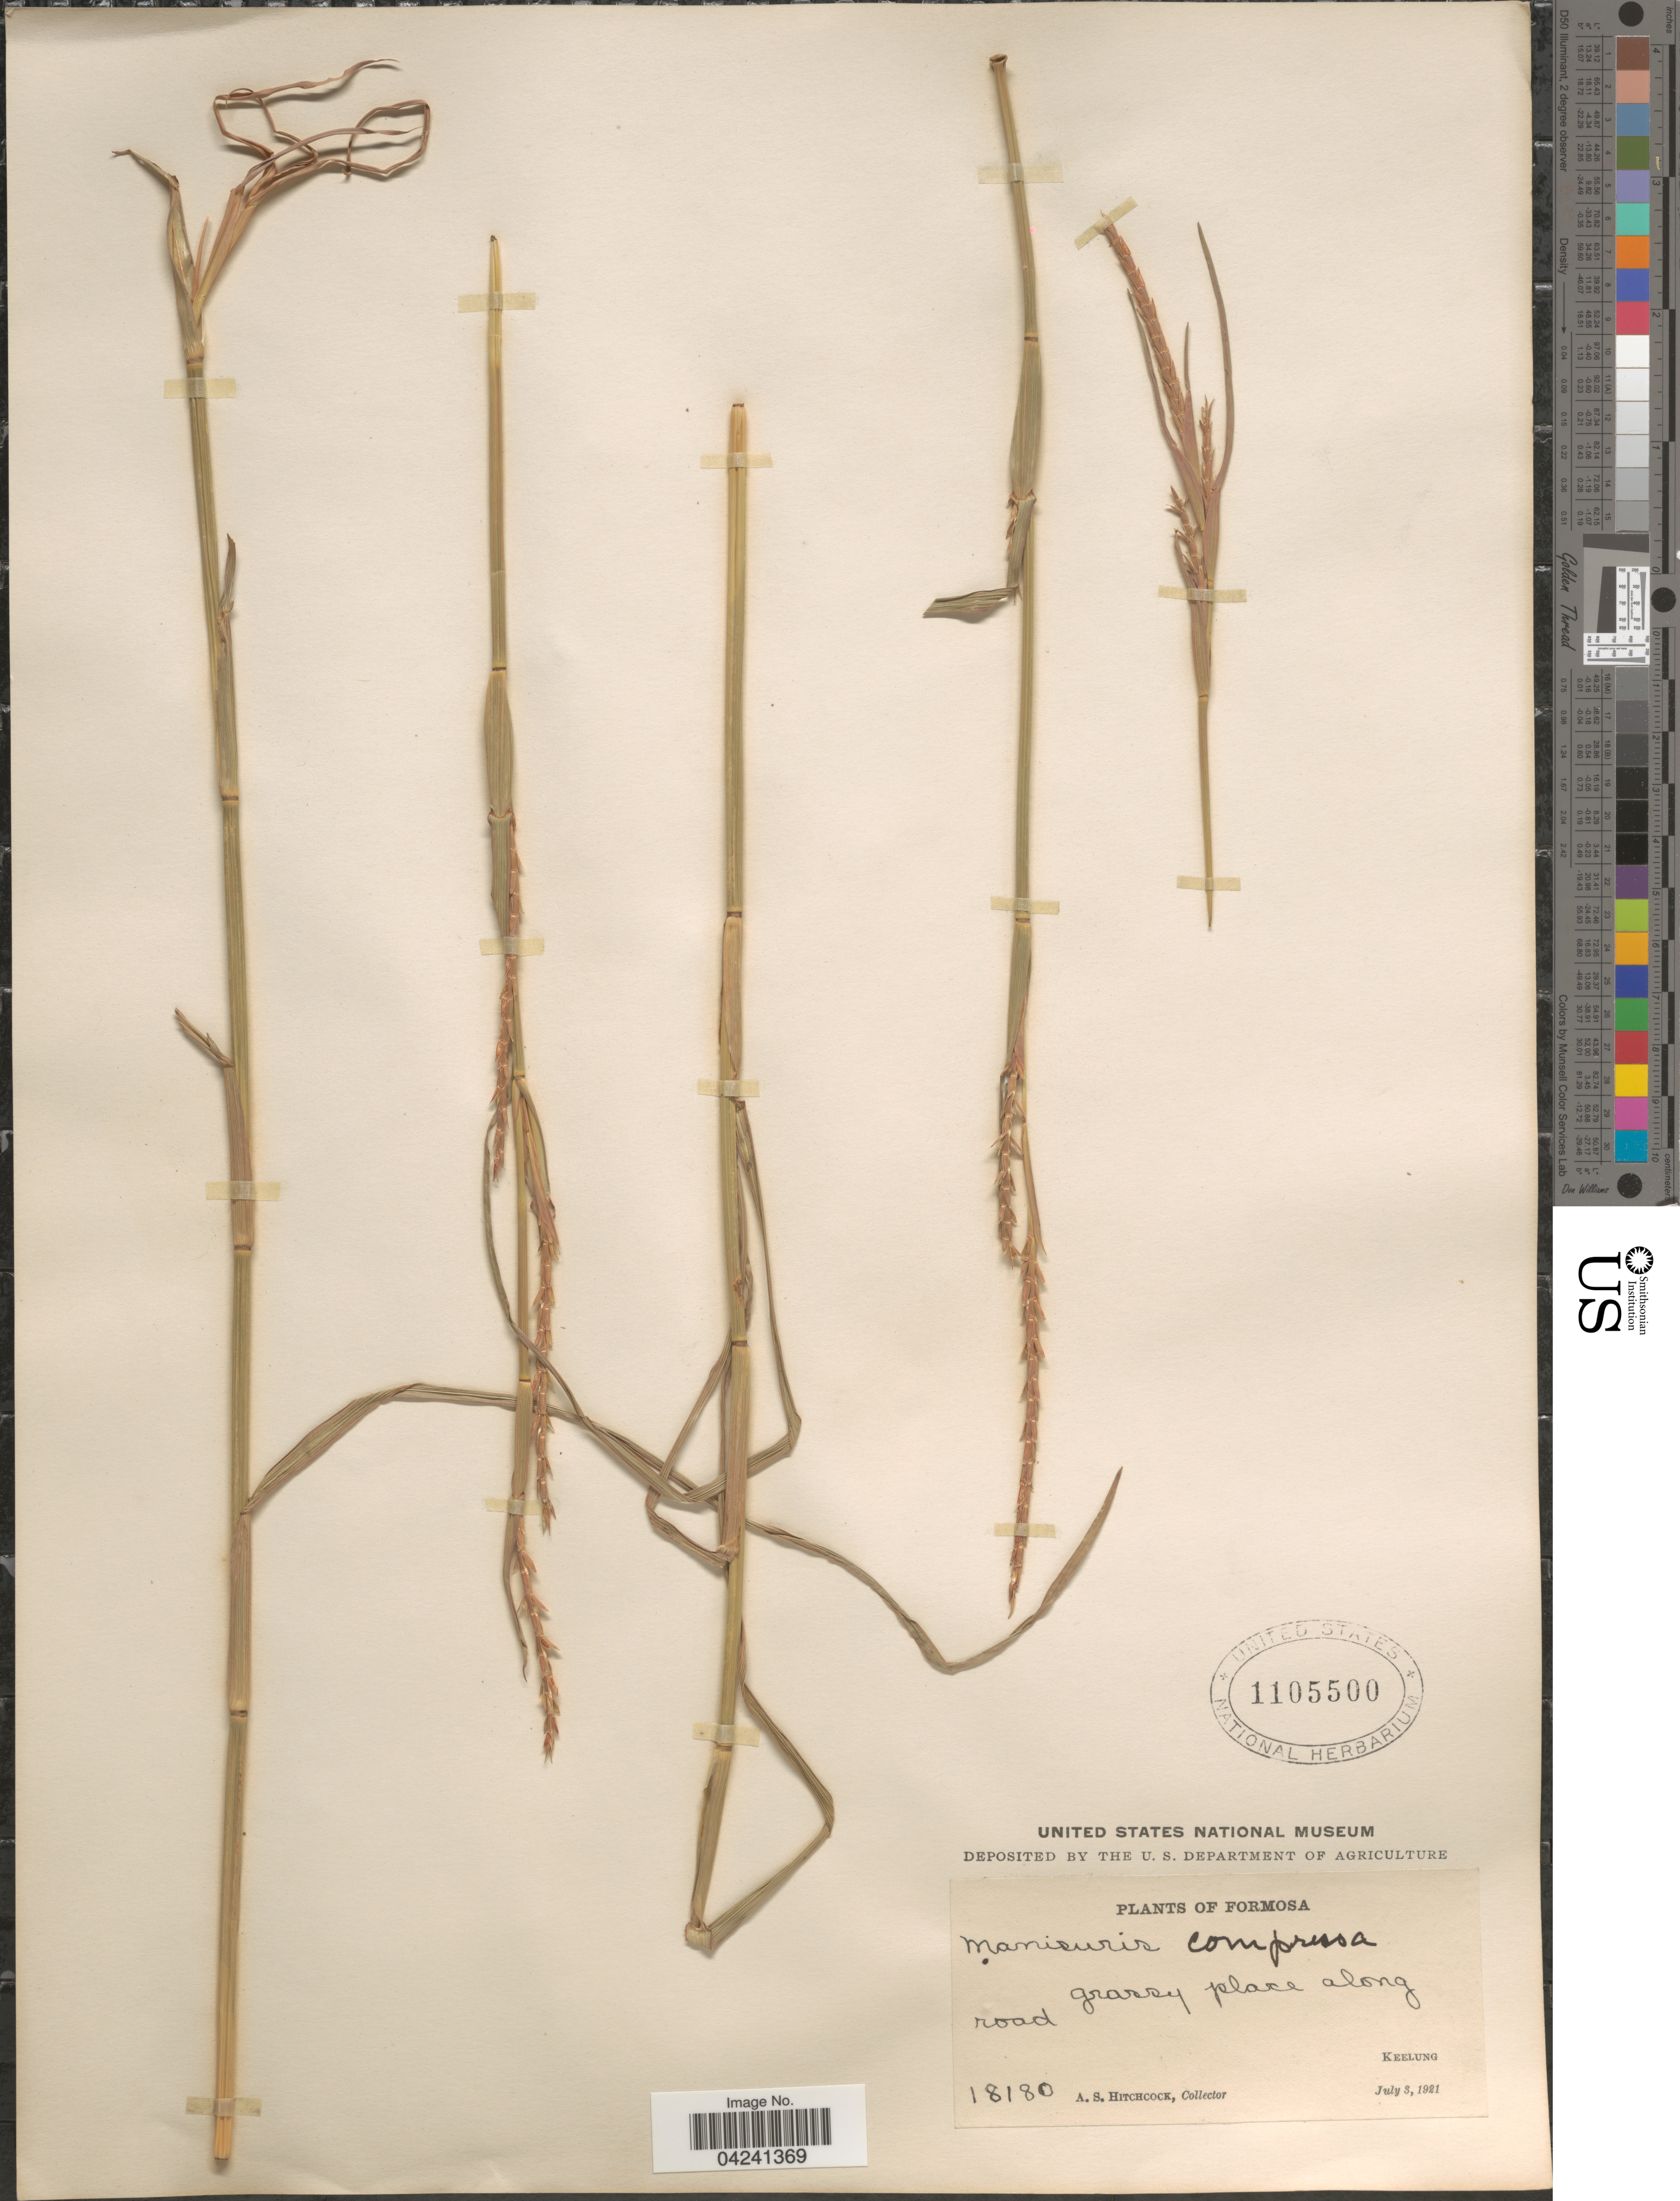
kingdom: Plantae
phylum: Tracheophyta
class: Liliopsida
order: Poales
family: Poaceae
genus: Hemarthria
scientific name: Hemarthria compressa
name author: (L.) R. Br.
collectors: A. S. Hitchcock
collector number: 18180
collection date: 1921-07-03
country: Taiwan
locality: Formosa. Keelung.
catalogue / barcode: US 1105500